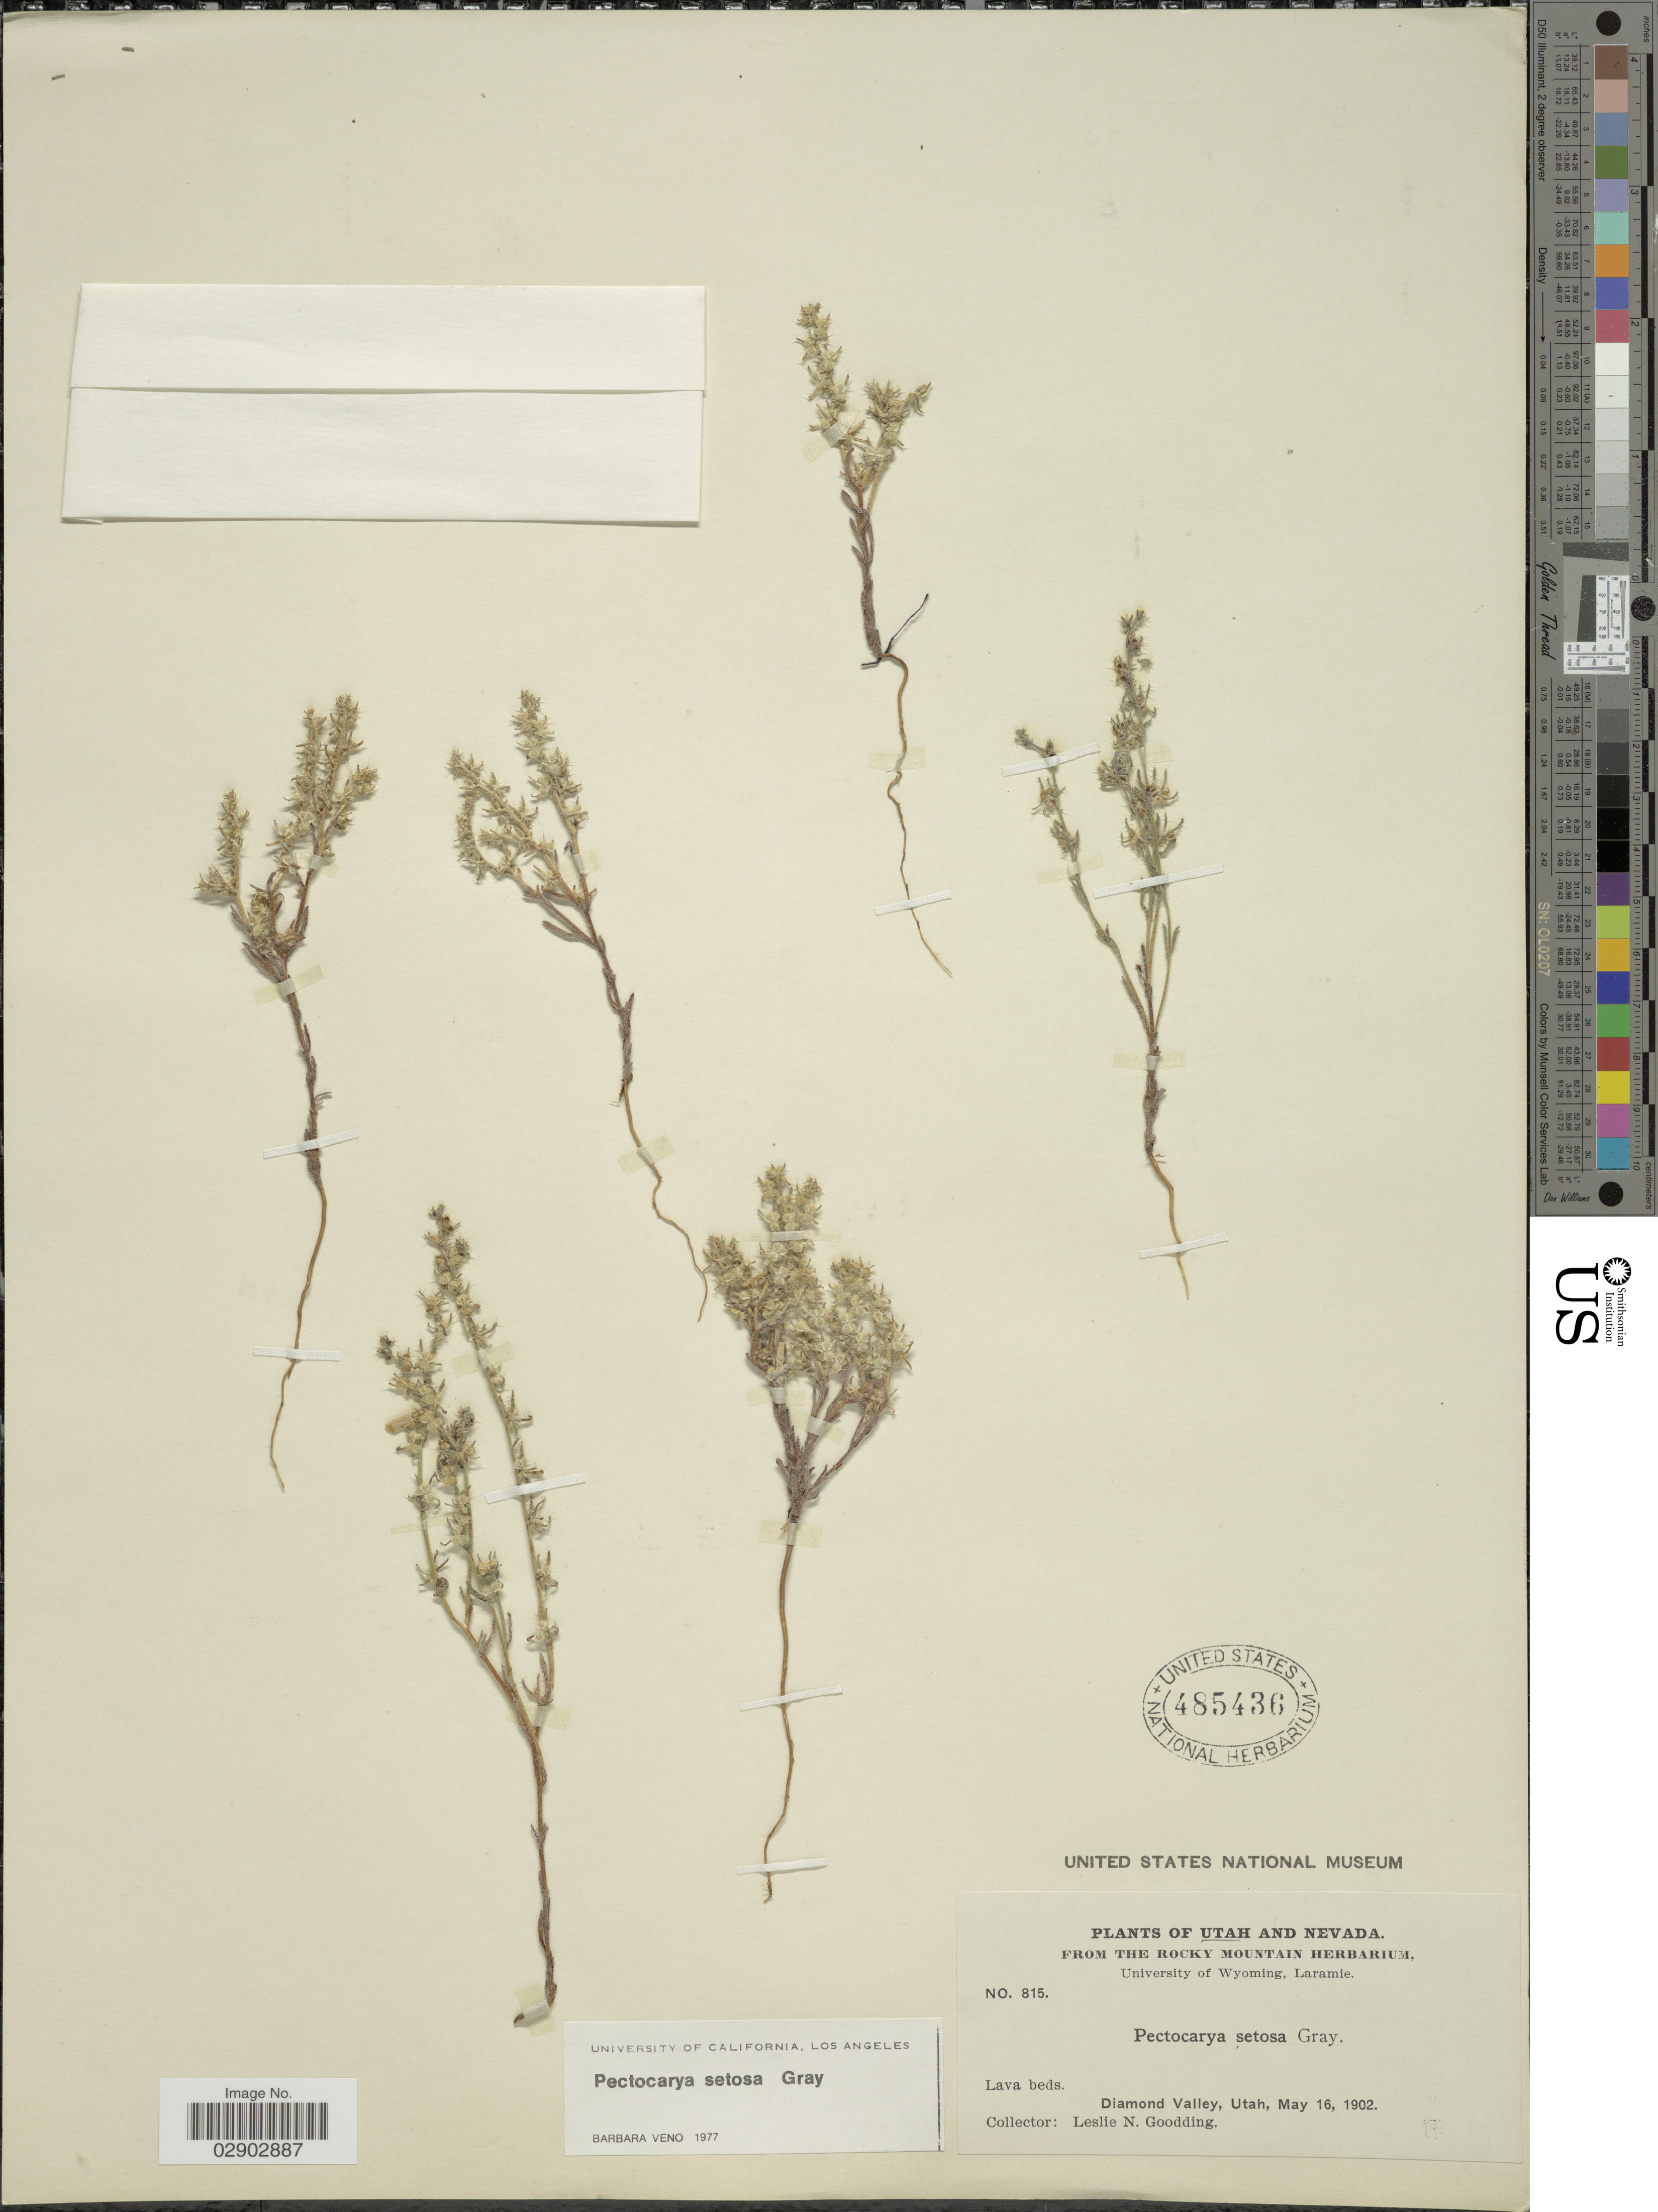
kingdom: Plantae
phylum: Tracheophyta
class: Magnoliopsida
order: Boraginales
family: Boraginaceae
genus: Pectocarya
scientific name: Pectocarya setosa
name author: A. Gray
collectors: L. N. Goodding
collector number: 815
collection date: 1902-05-16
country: United States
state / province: Utah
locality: Diamond Valley.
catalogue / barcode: US 485436